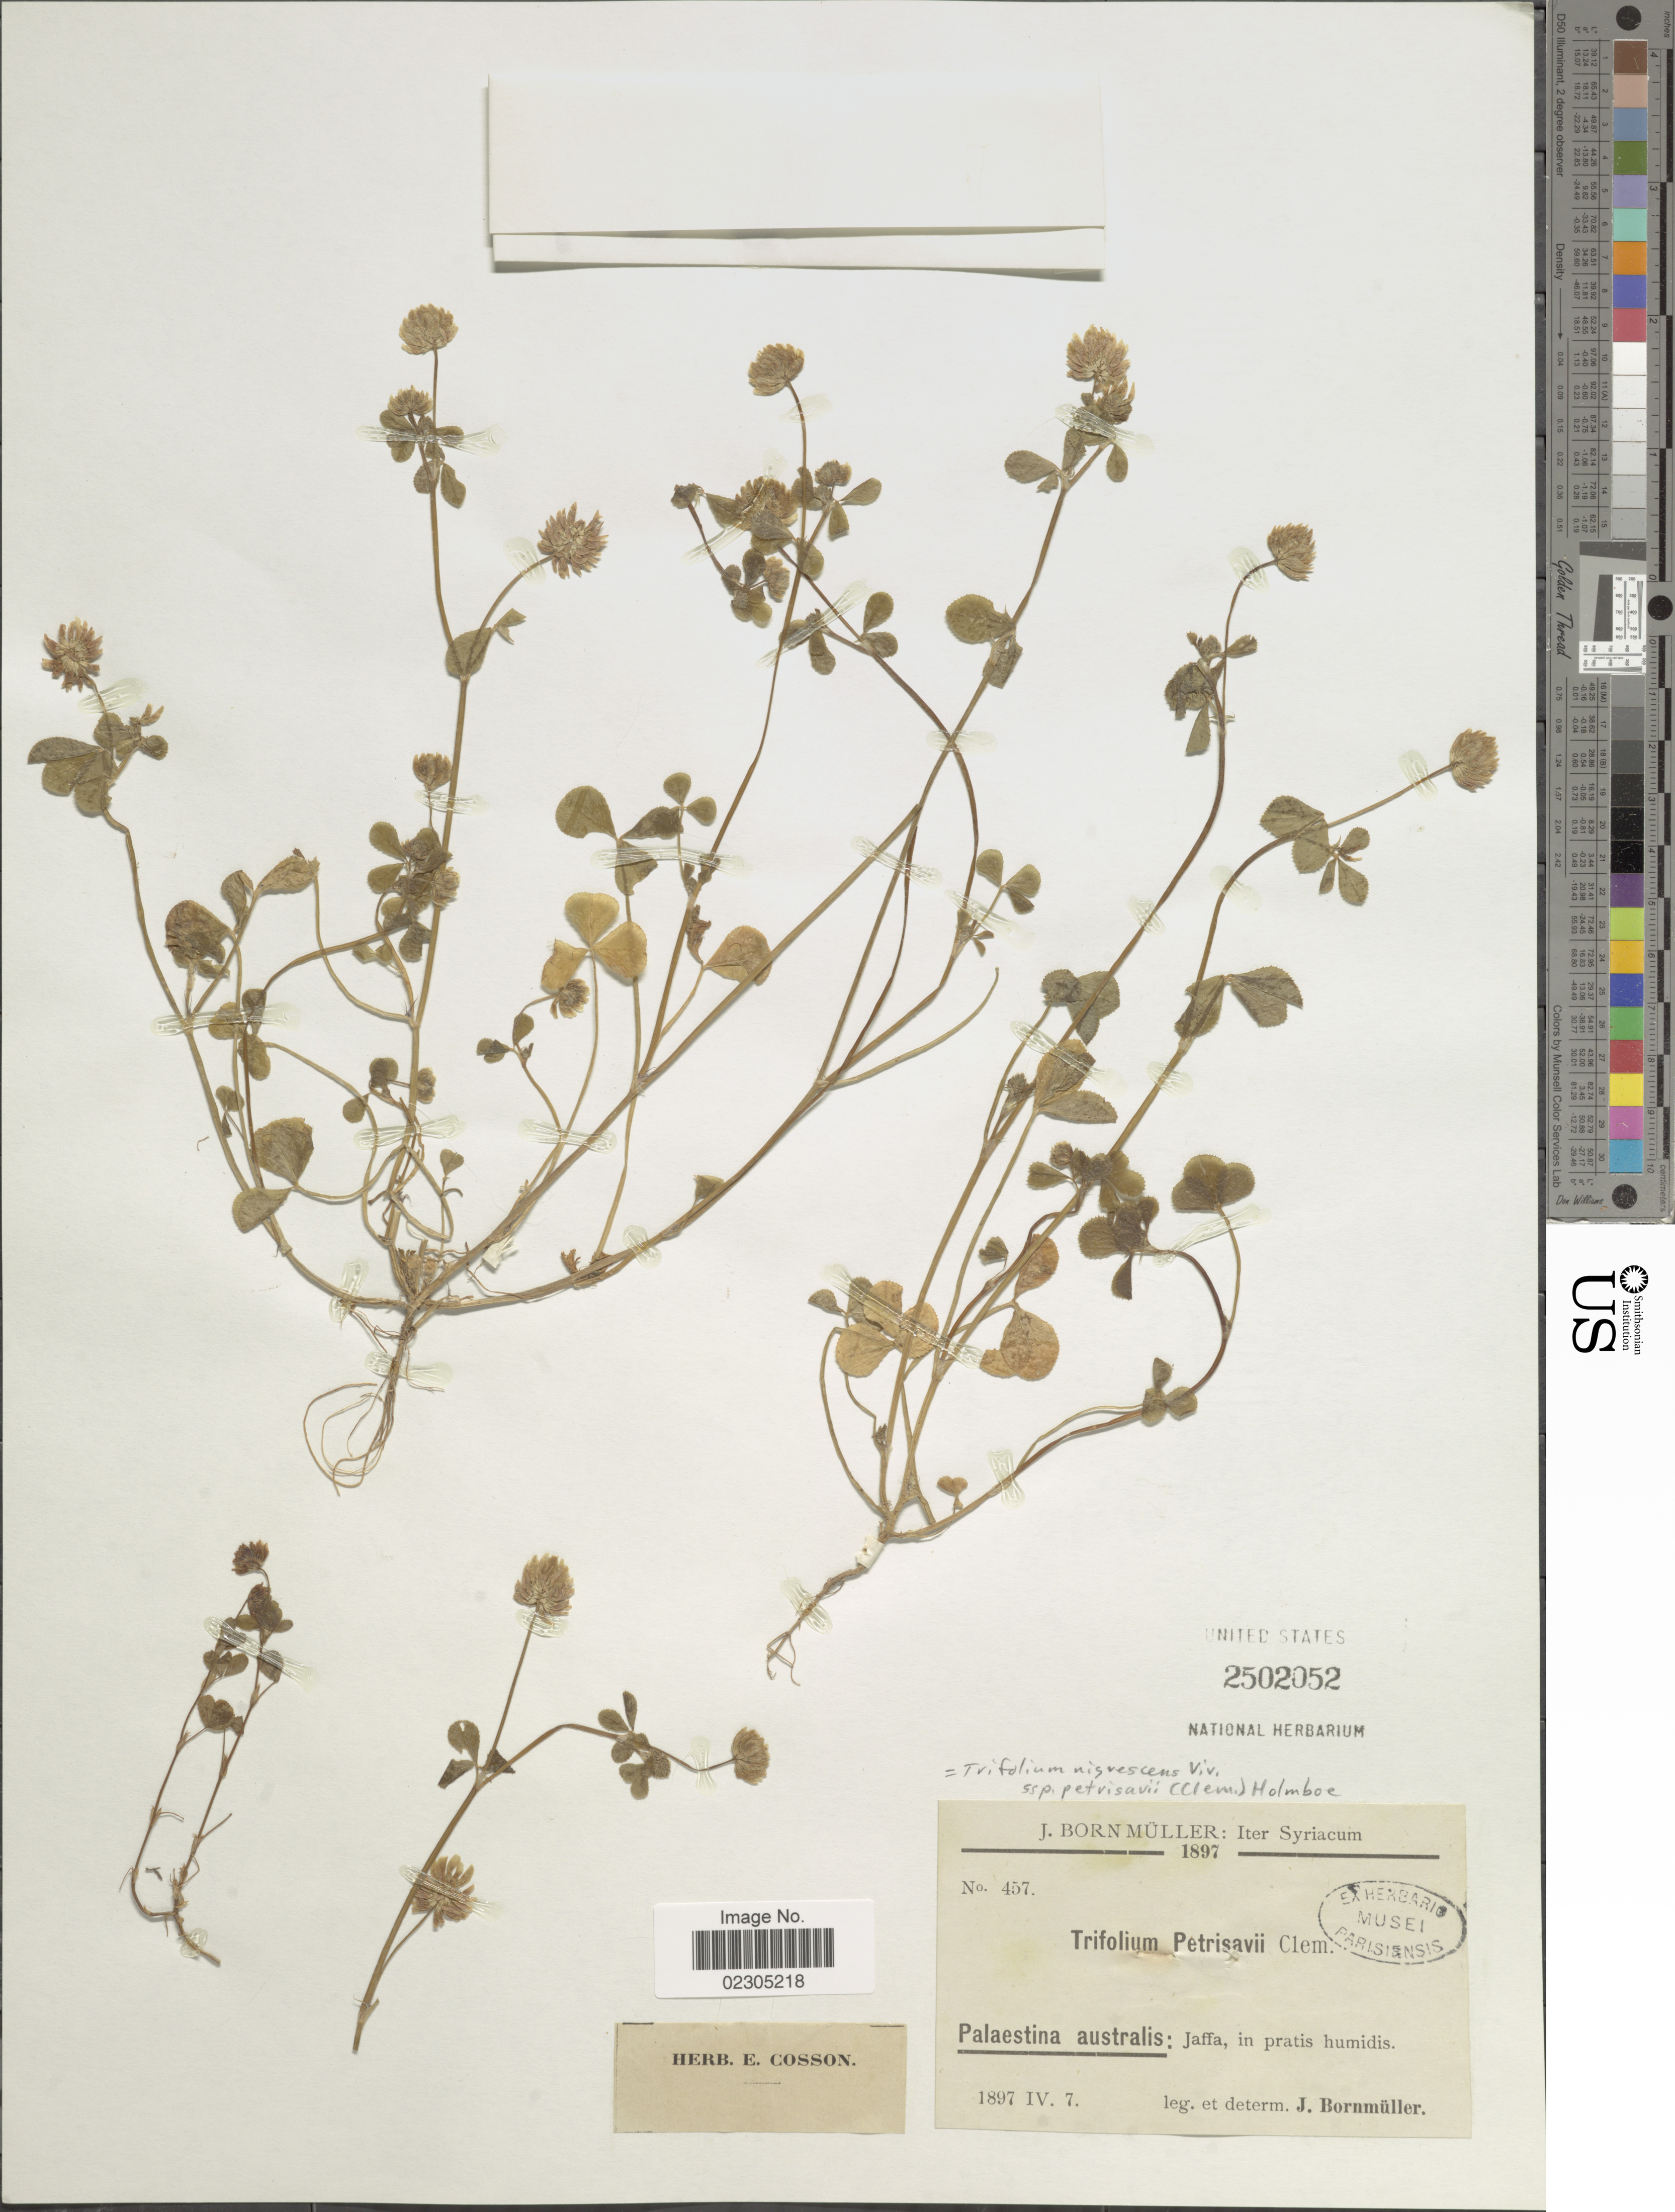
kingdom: Plantae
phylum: Tracheophyta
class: Magnoliopsida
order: Fabales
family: Fabaceae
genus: Trifolium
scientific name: Trifolium nigrescens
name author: Viv.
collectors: J. Bornmüller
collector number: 457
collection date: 1897-04-07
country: Syria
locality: Iter Syriacum. Palaestina australis: Jaffa, in pratis humidis.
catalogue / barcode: US 2502052